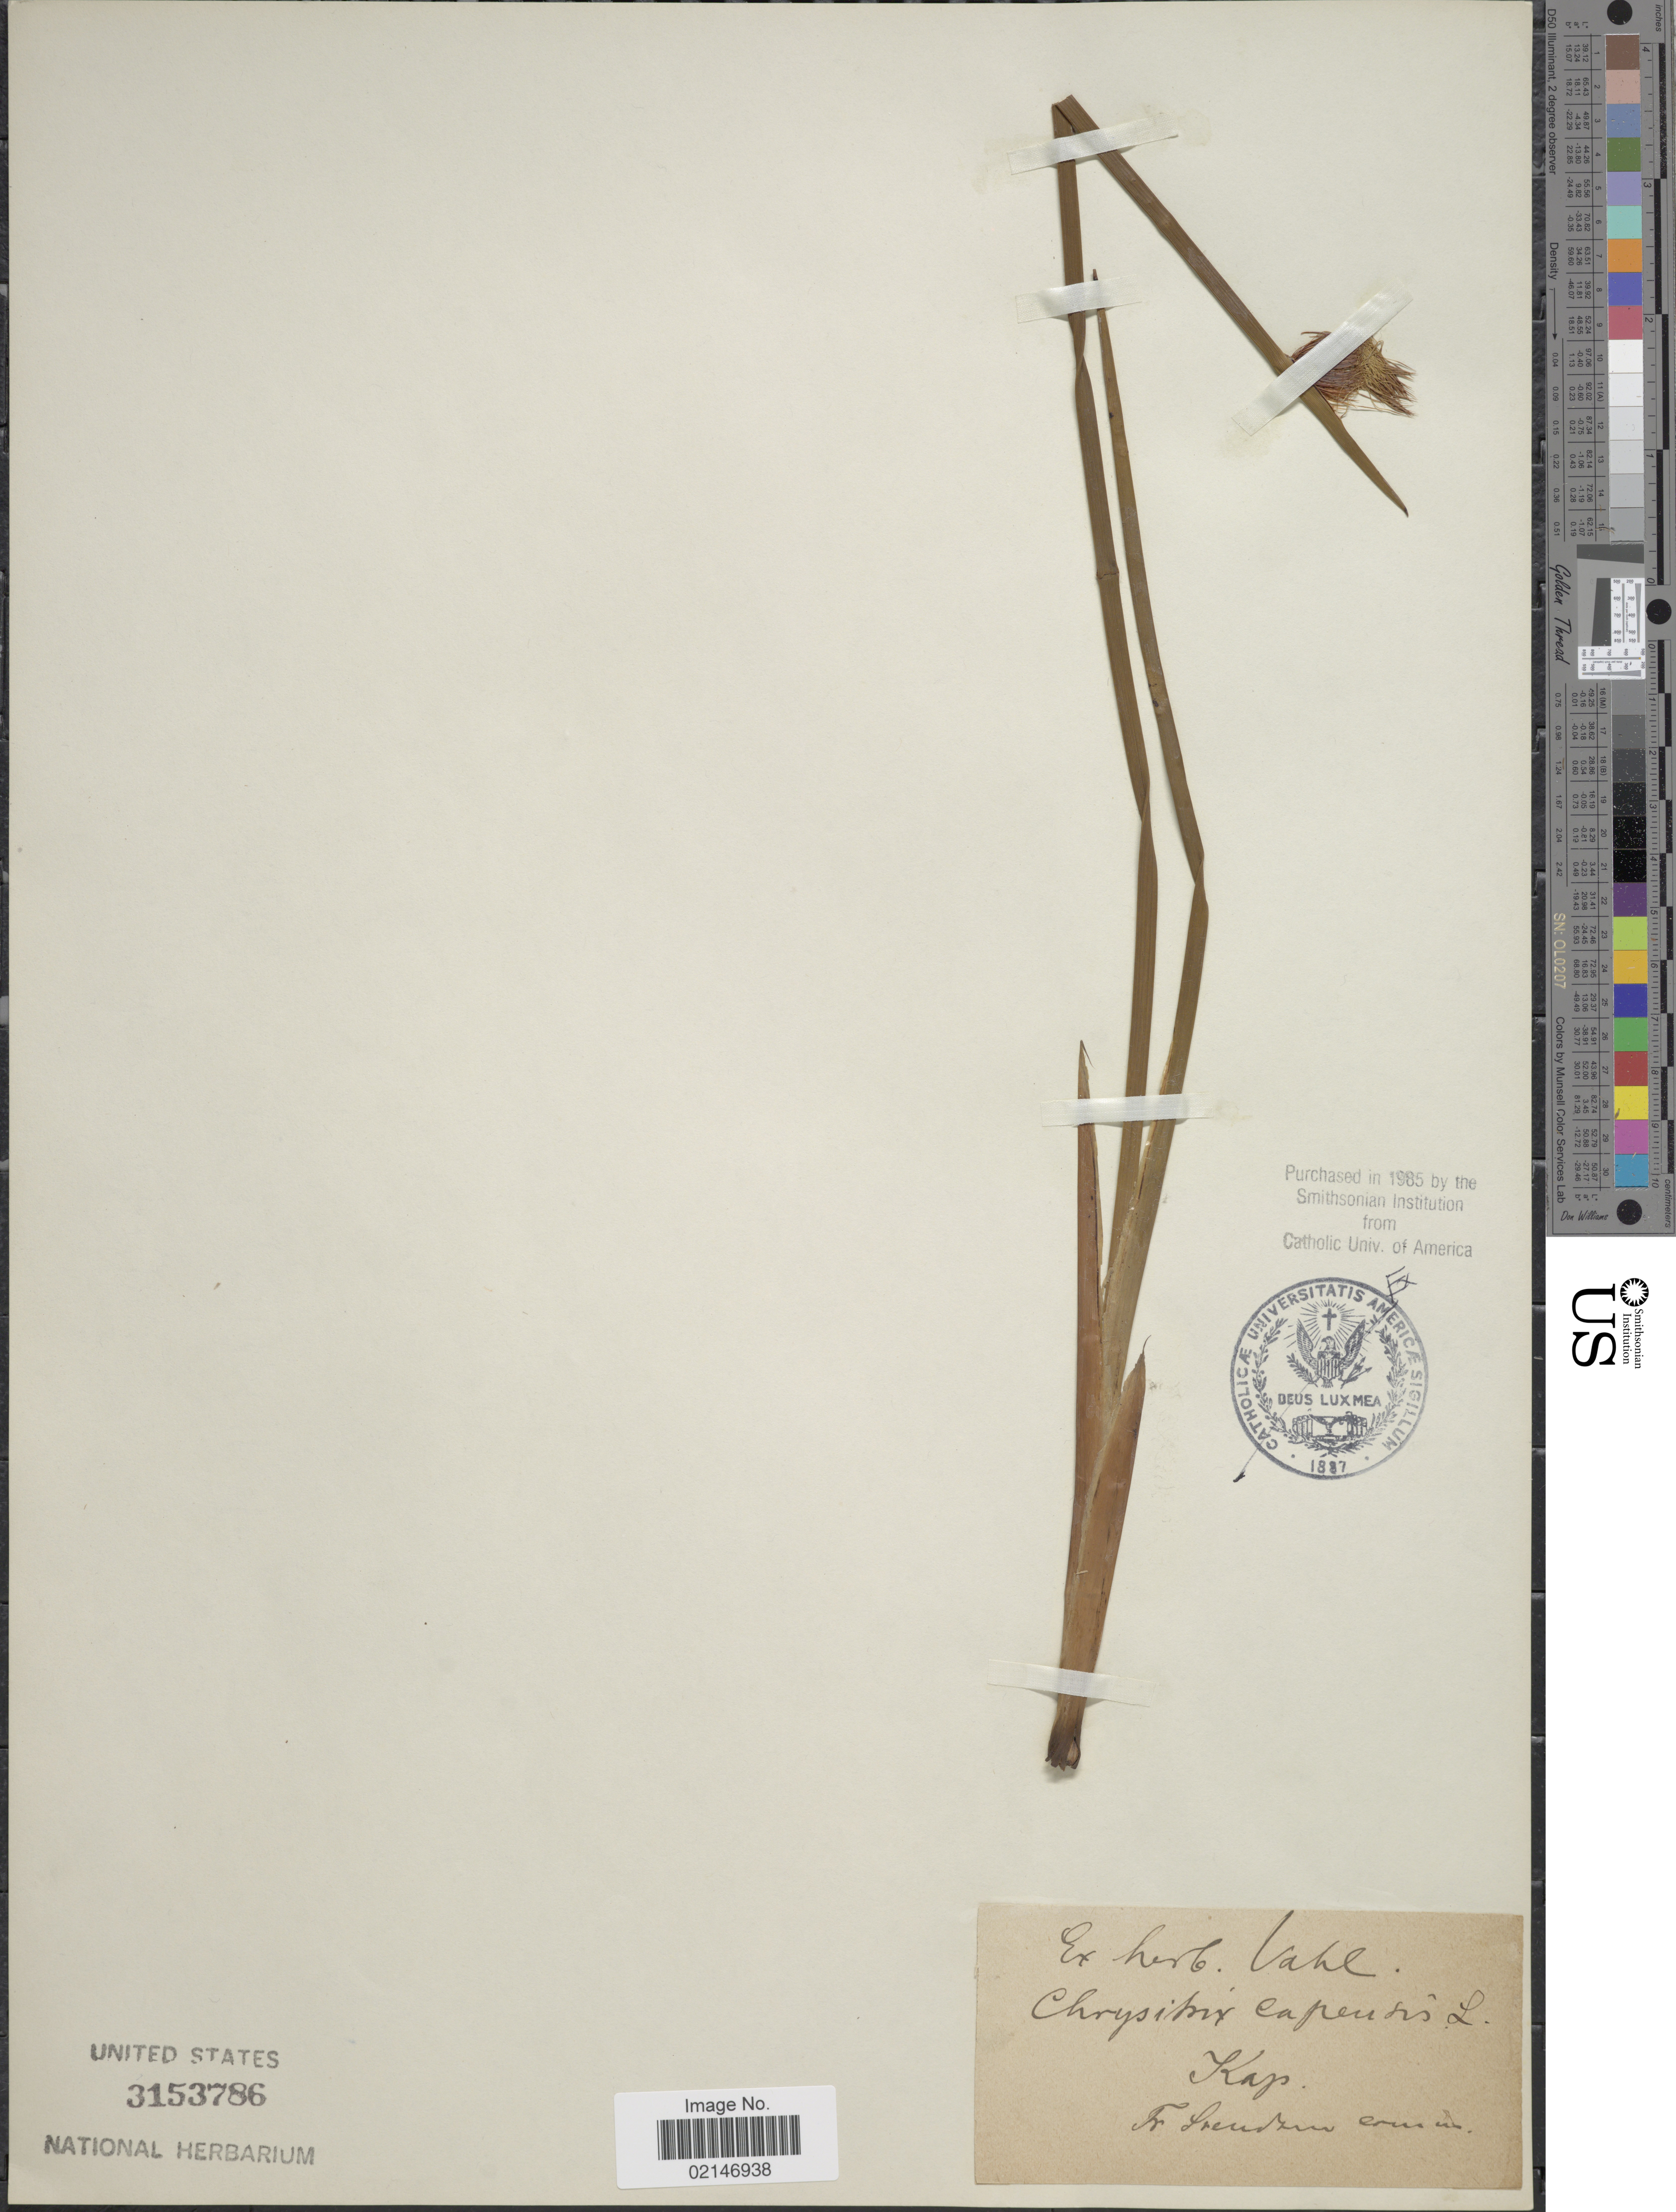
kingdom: Plantae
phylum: Tracheophyta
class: Liliopsida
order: Poales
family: Cyperaceae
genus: Chrysitrix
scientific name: Chrysitrix capensis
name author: L.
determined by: Strong, Mark T., (BOT), Smithsonian Institution - National Museum of Natural History (UNITED STATES)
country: South Africa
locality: Cape Province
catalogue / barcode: US 3153786